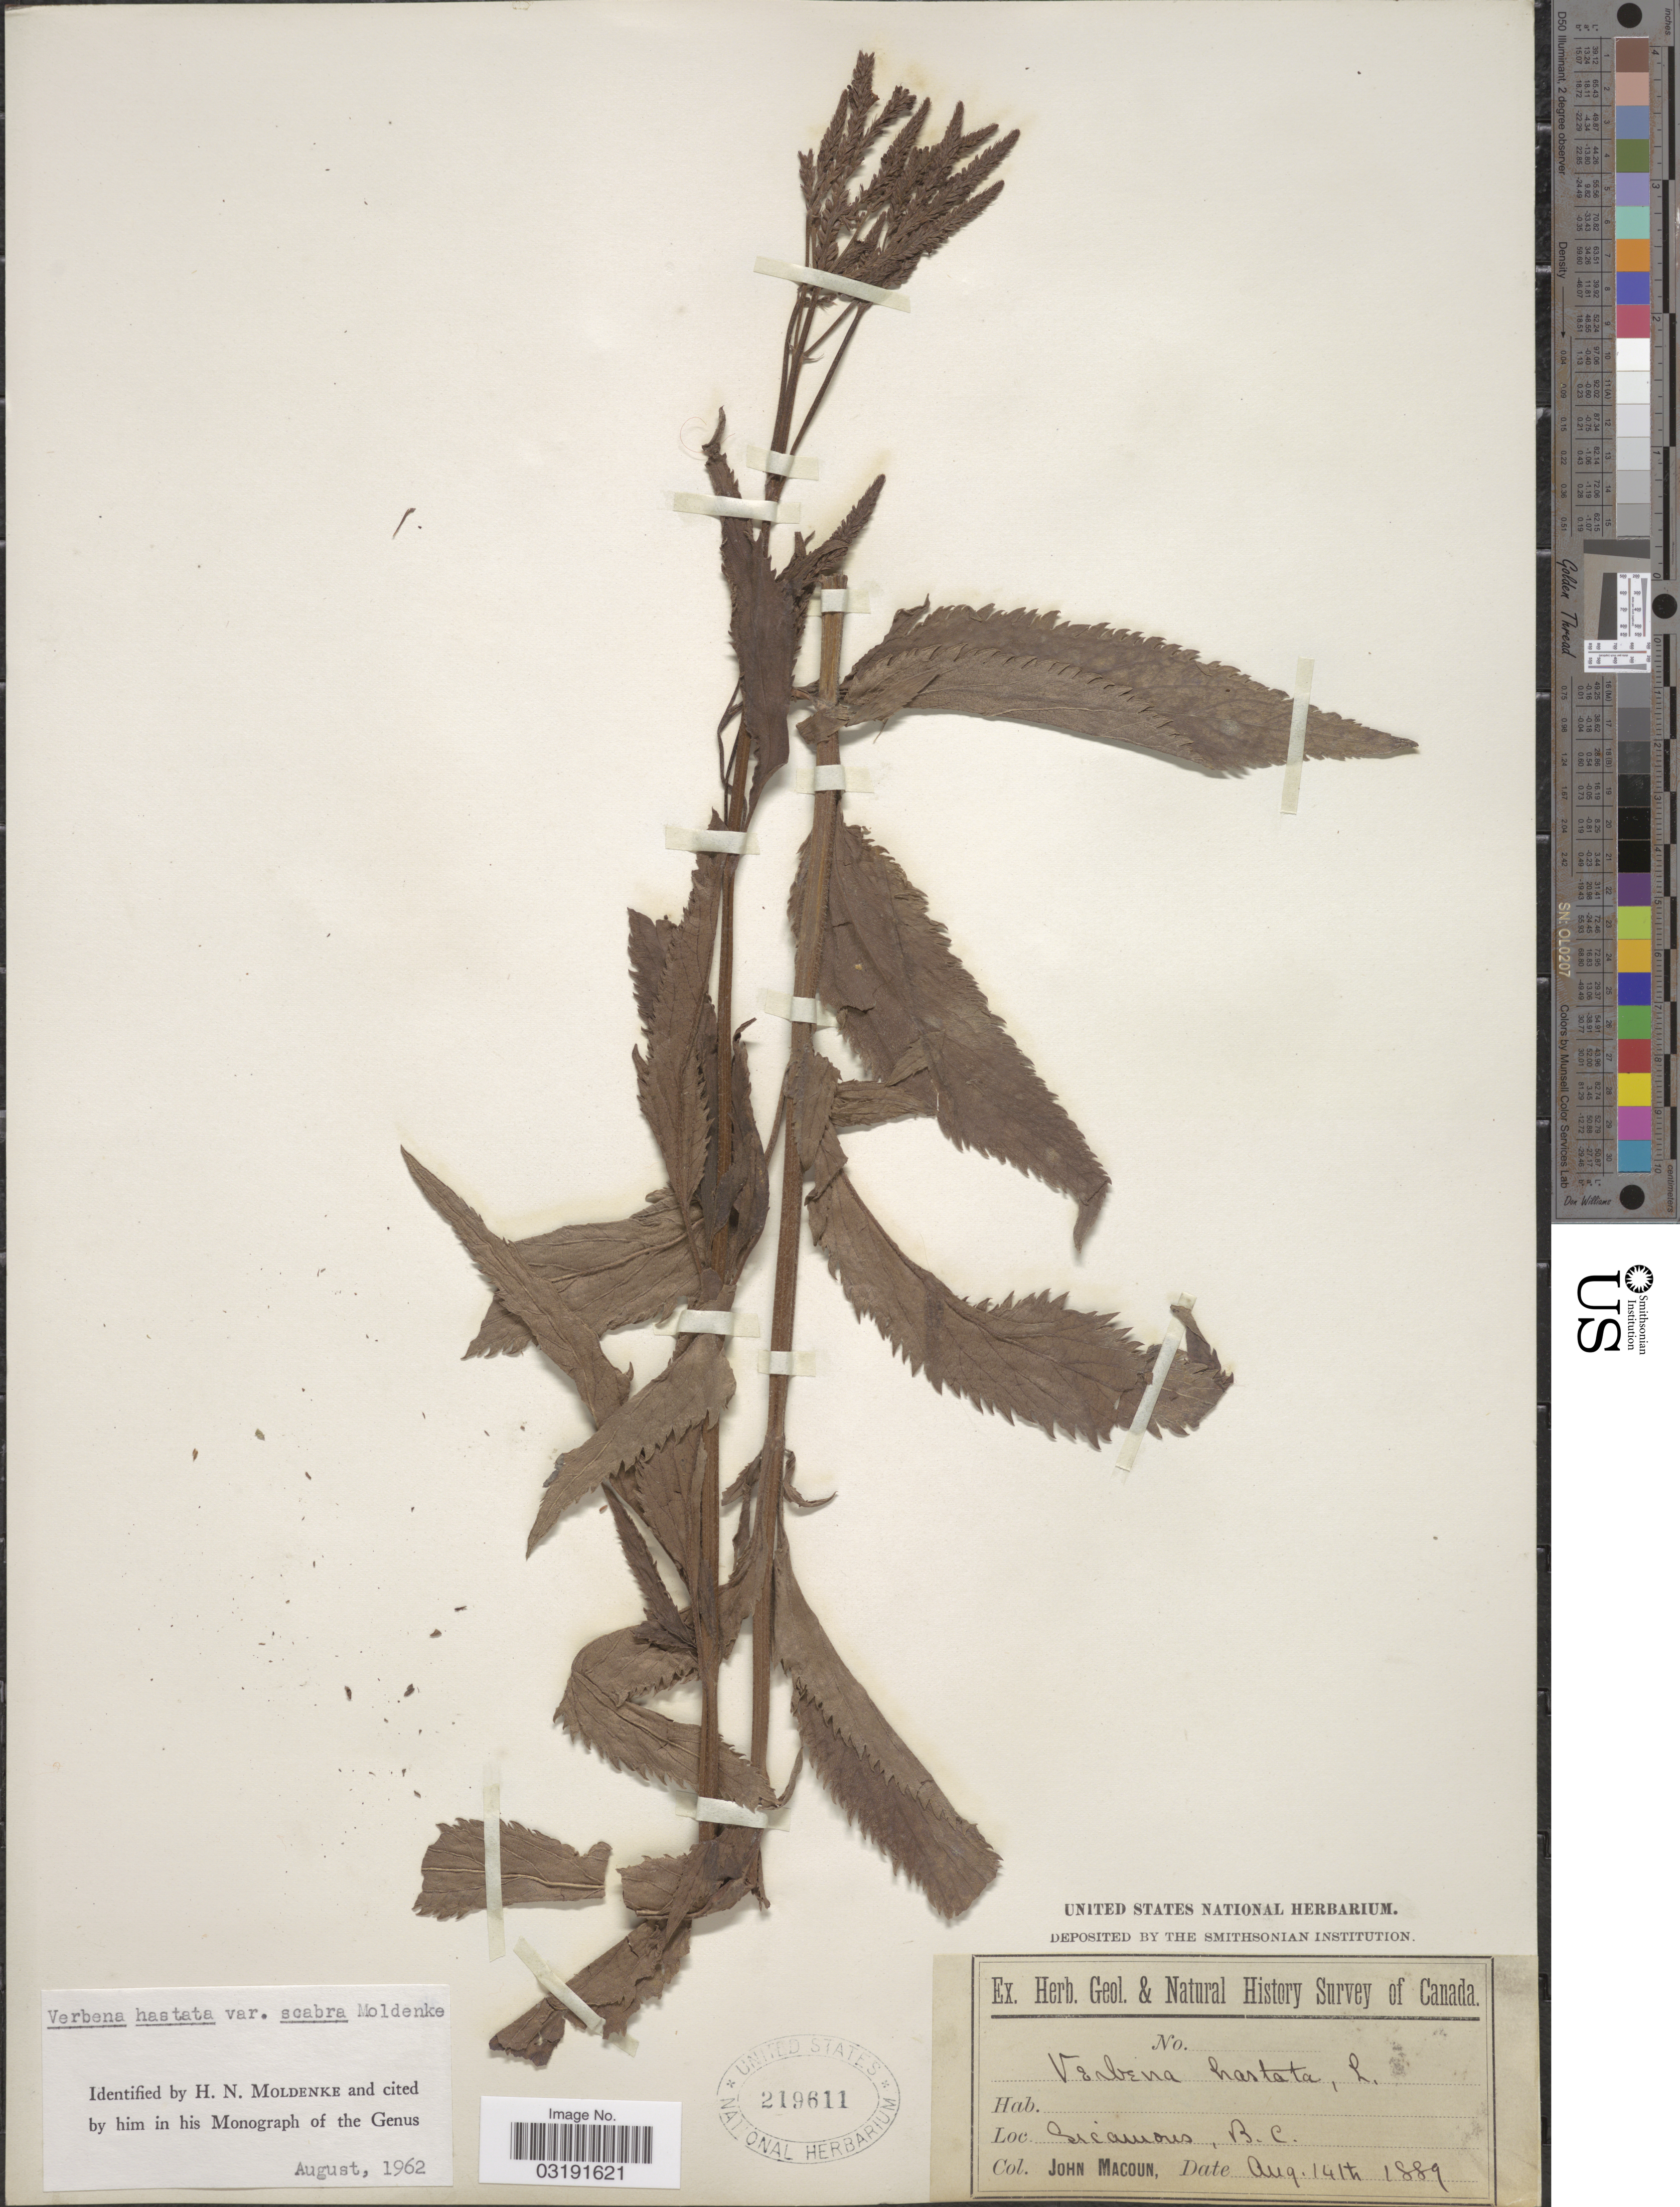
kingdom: Plantae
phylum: Tracheophyta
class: Magnoliopsida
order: Lamiales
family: Verbenaceae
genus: Verbena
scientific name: Verbena hastata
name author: L.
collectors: J. Macoun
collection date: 1889-08-14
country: Canada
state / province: British Columbia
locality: Sicamous.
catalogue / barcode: US 219611